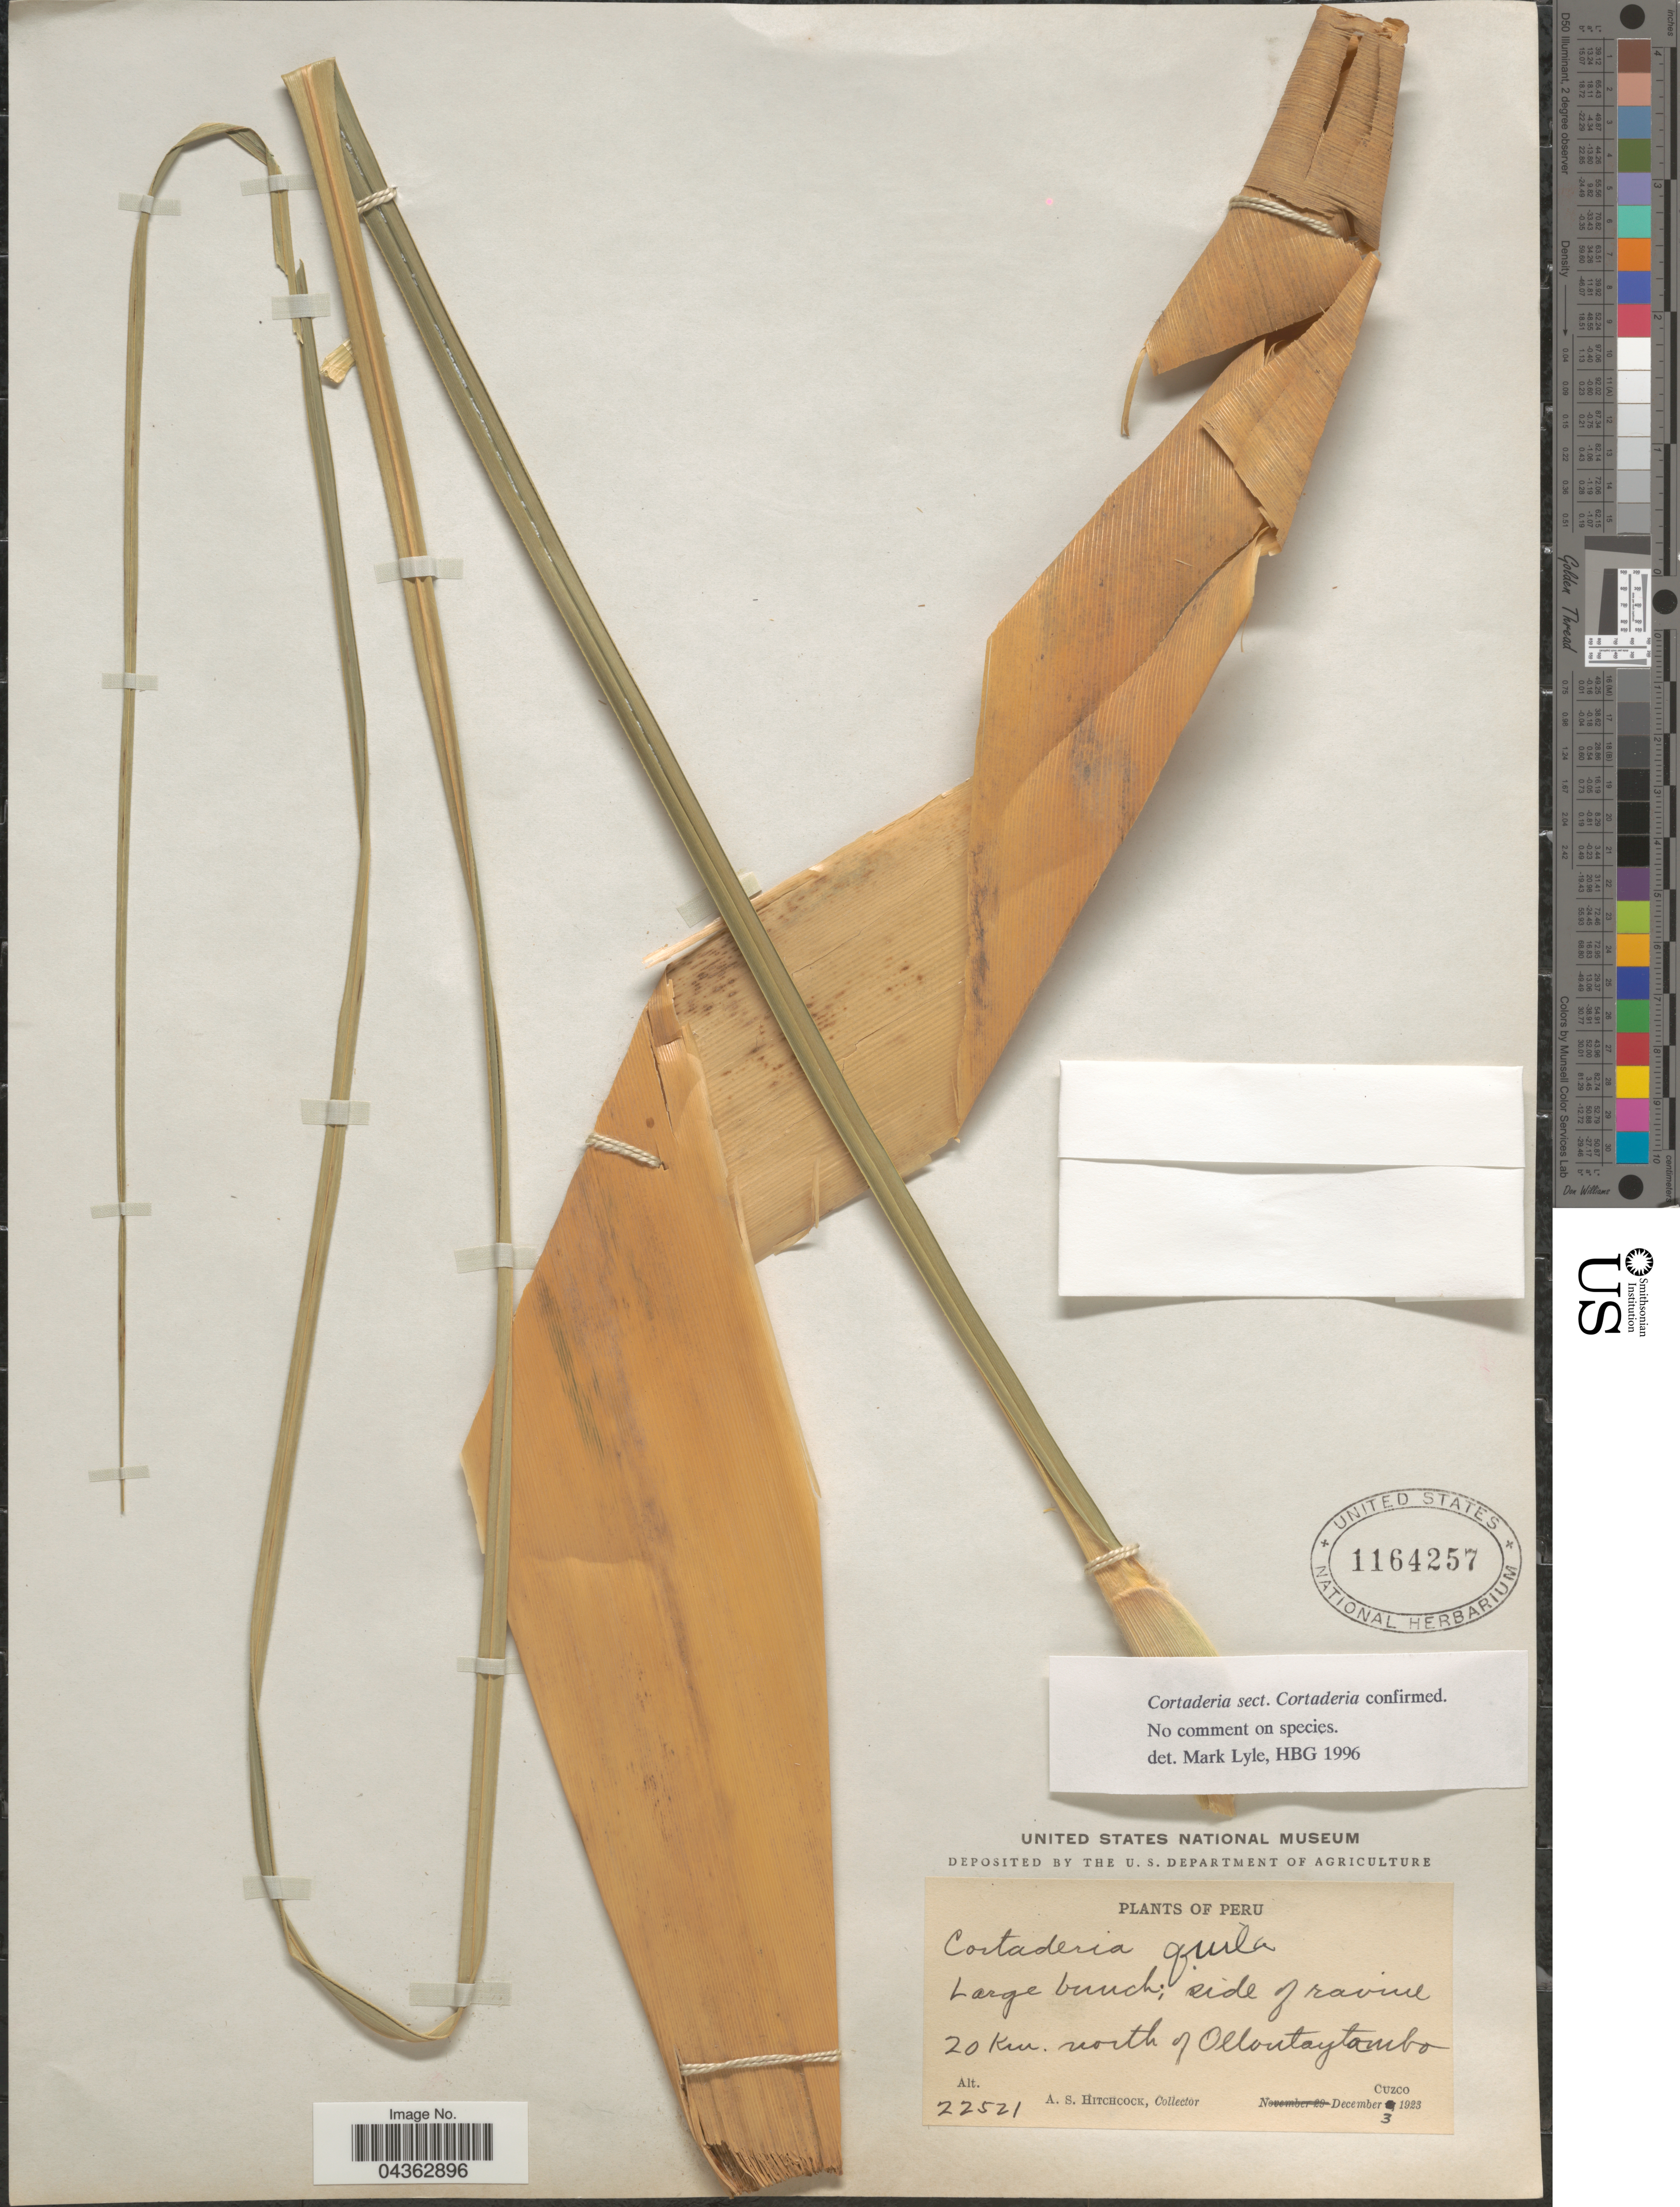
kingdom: Plantae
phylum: Tracheophyta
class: Liliopsida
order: Poales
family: Poaceae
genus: Cortaderia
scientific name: Cortaderia speciosa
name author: (Nees) Stapf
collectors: A. S. Hitchcock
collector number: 22521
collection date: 1923-12-03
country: Peru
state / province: Cusco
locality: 20 Km. north of Ollontaytambo. Cuzco.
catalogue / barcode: US 1164257